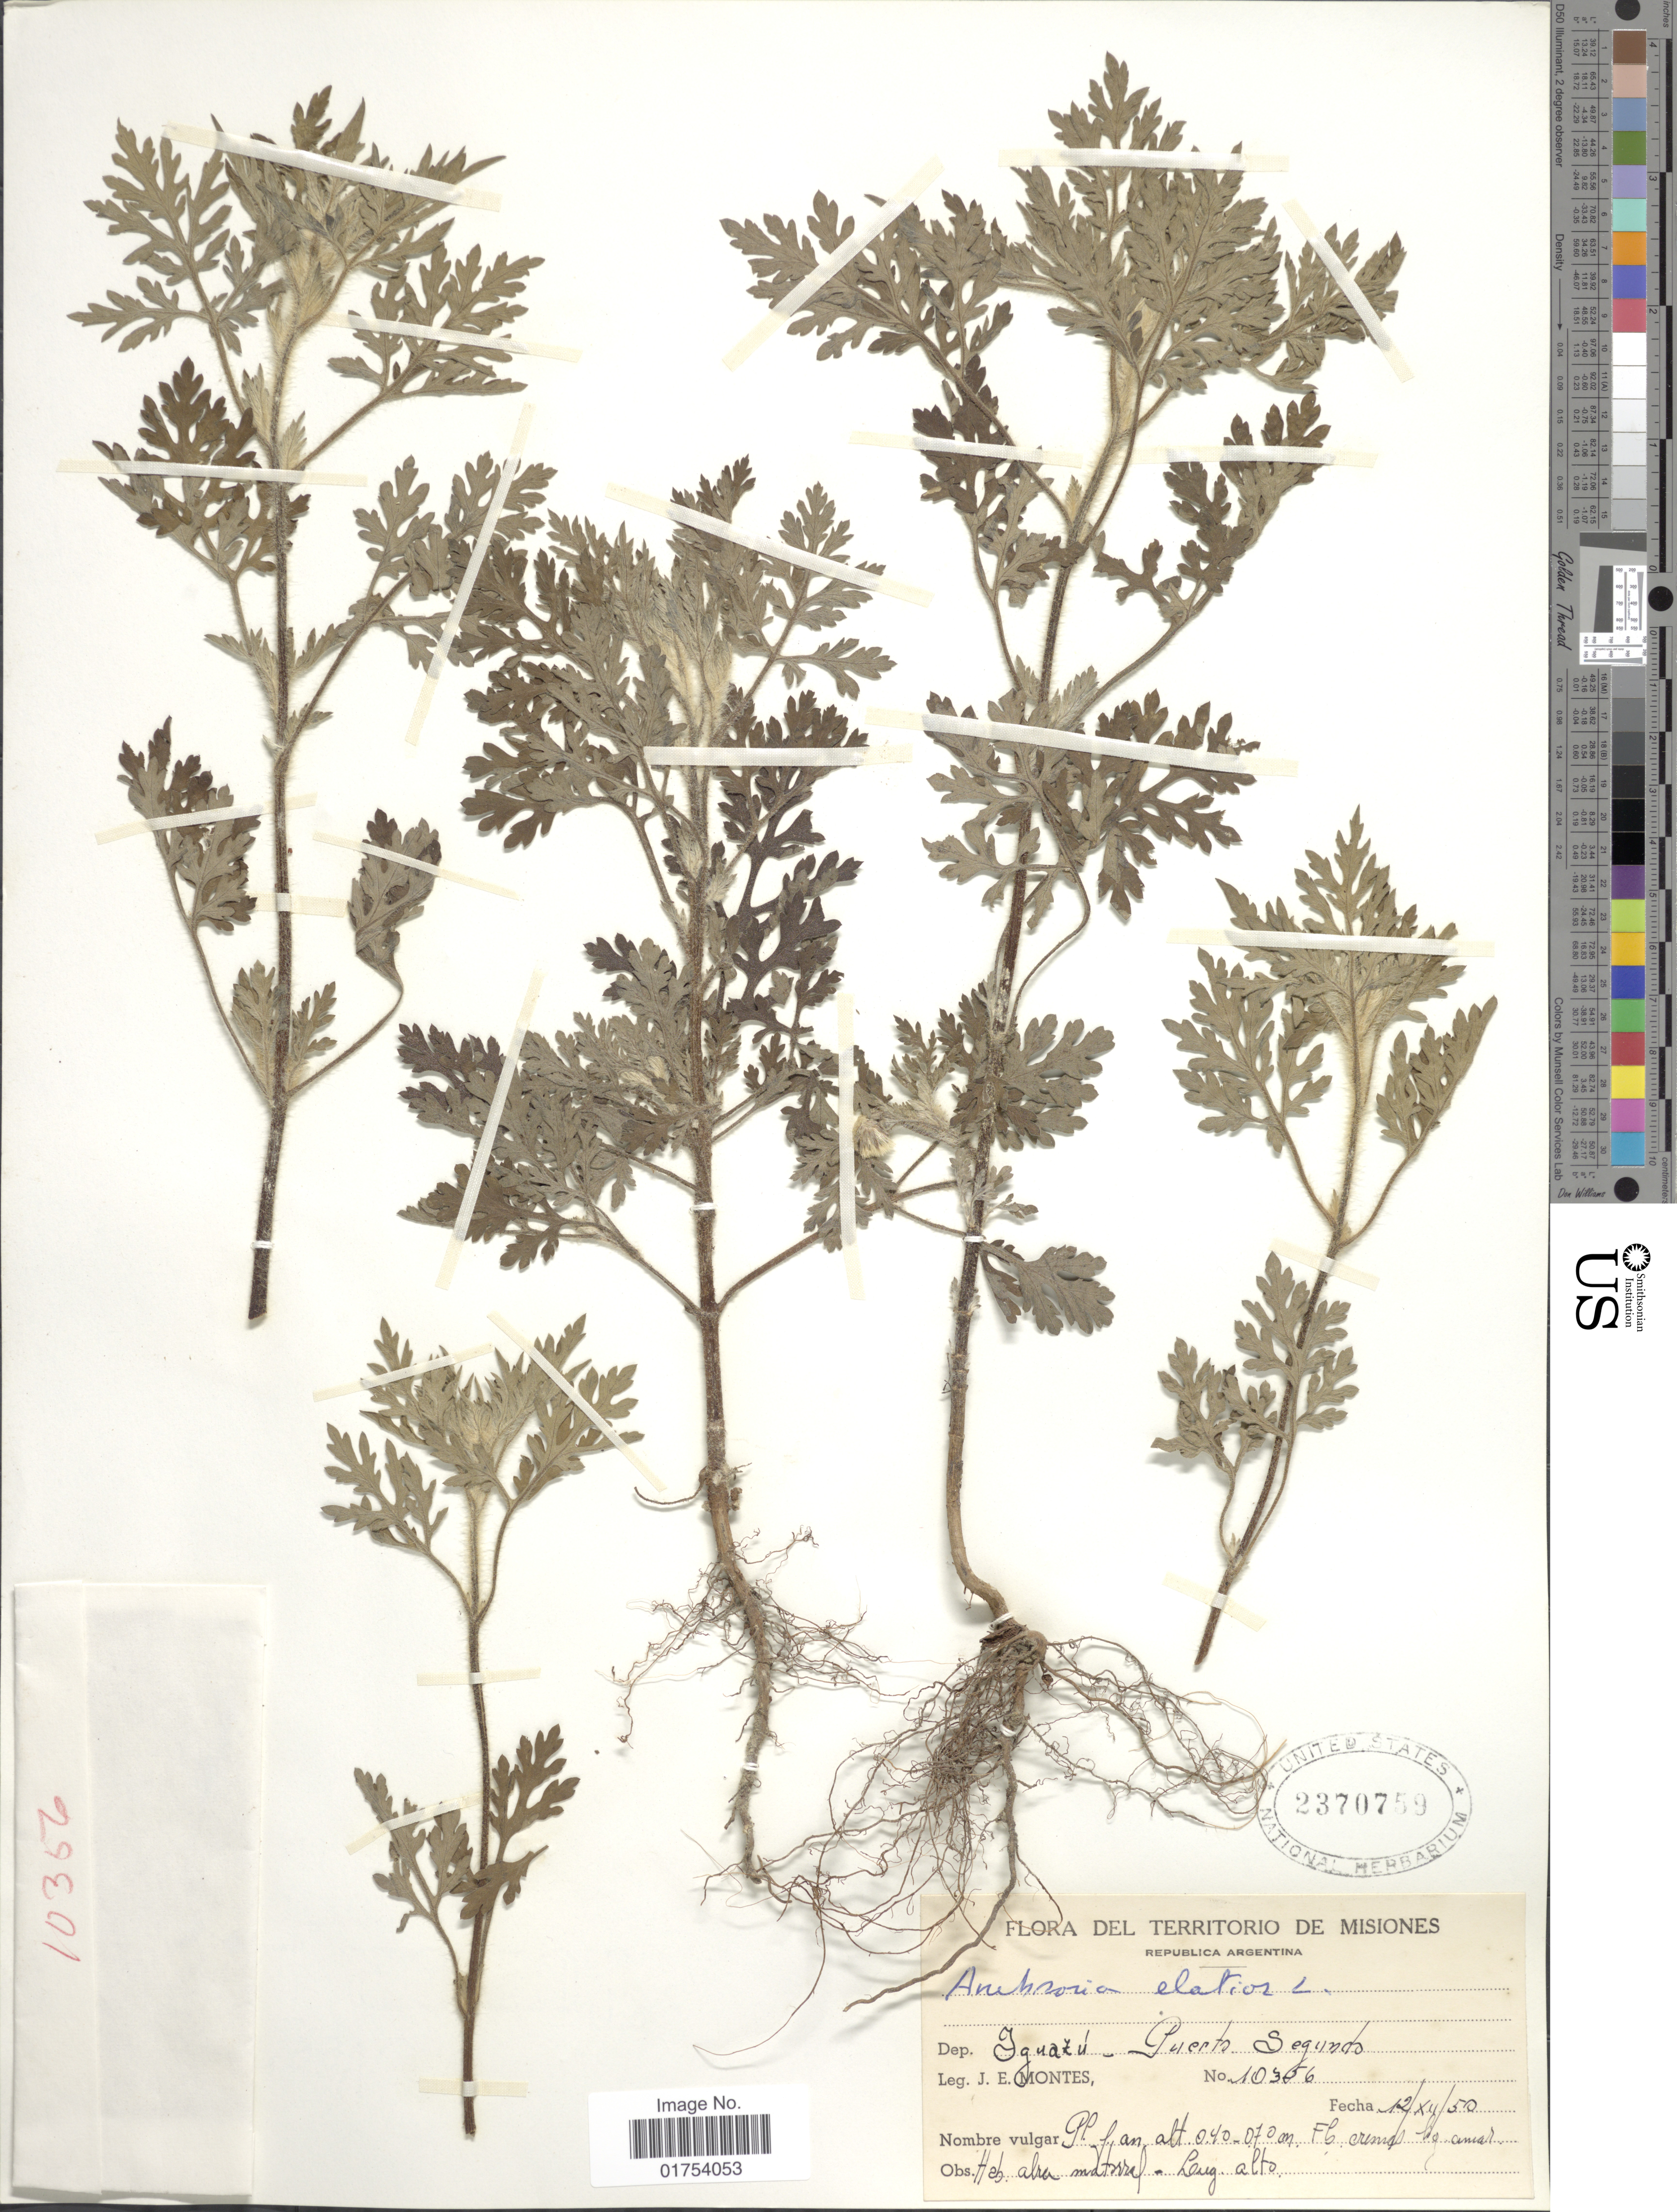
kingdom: Plantae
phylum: Tracheophyta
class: Magnoliopsida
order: Asterales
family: Asteraceae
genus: Ambrosia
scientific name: Ambrosia elatior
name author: L.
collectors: J. E. Montes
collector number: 10356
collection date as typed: Transcribed d/m/y: 12/12/50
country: Argentina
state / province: Misiones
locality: Dep. Iguazu - Puerto Segundo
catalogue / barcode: US 2370759